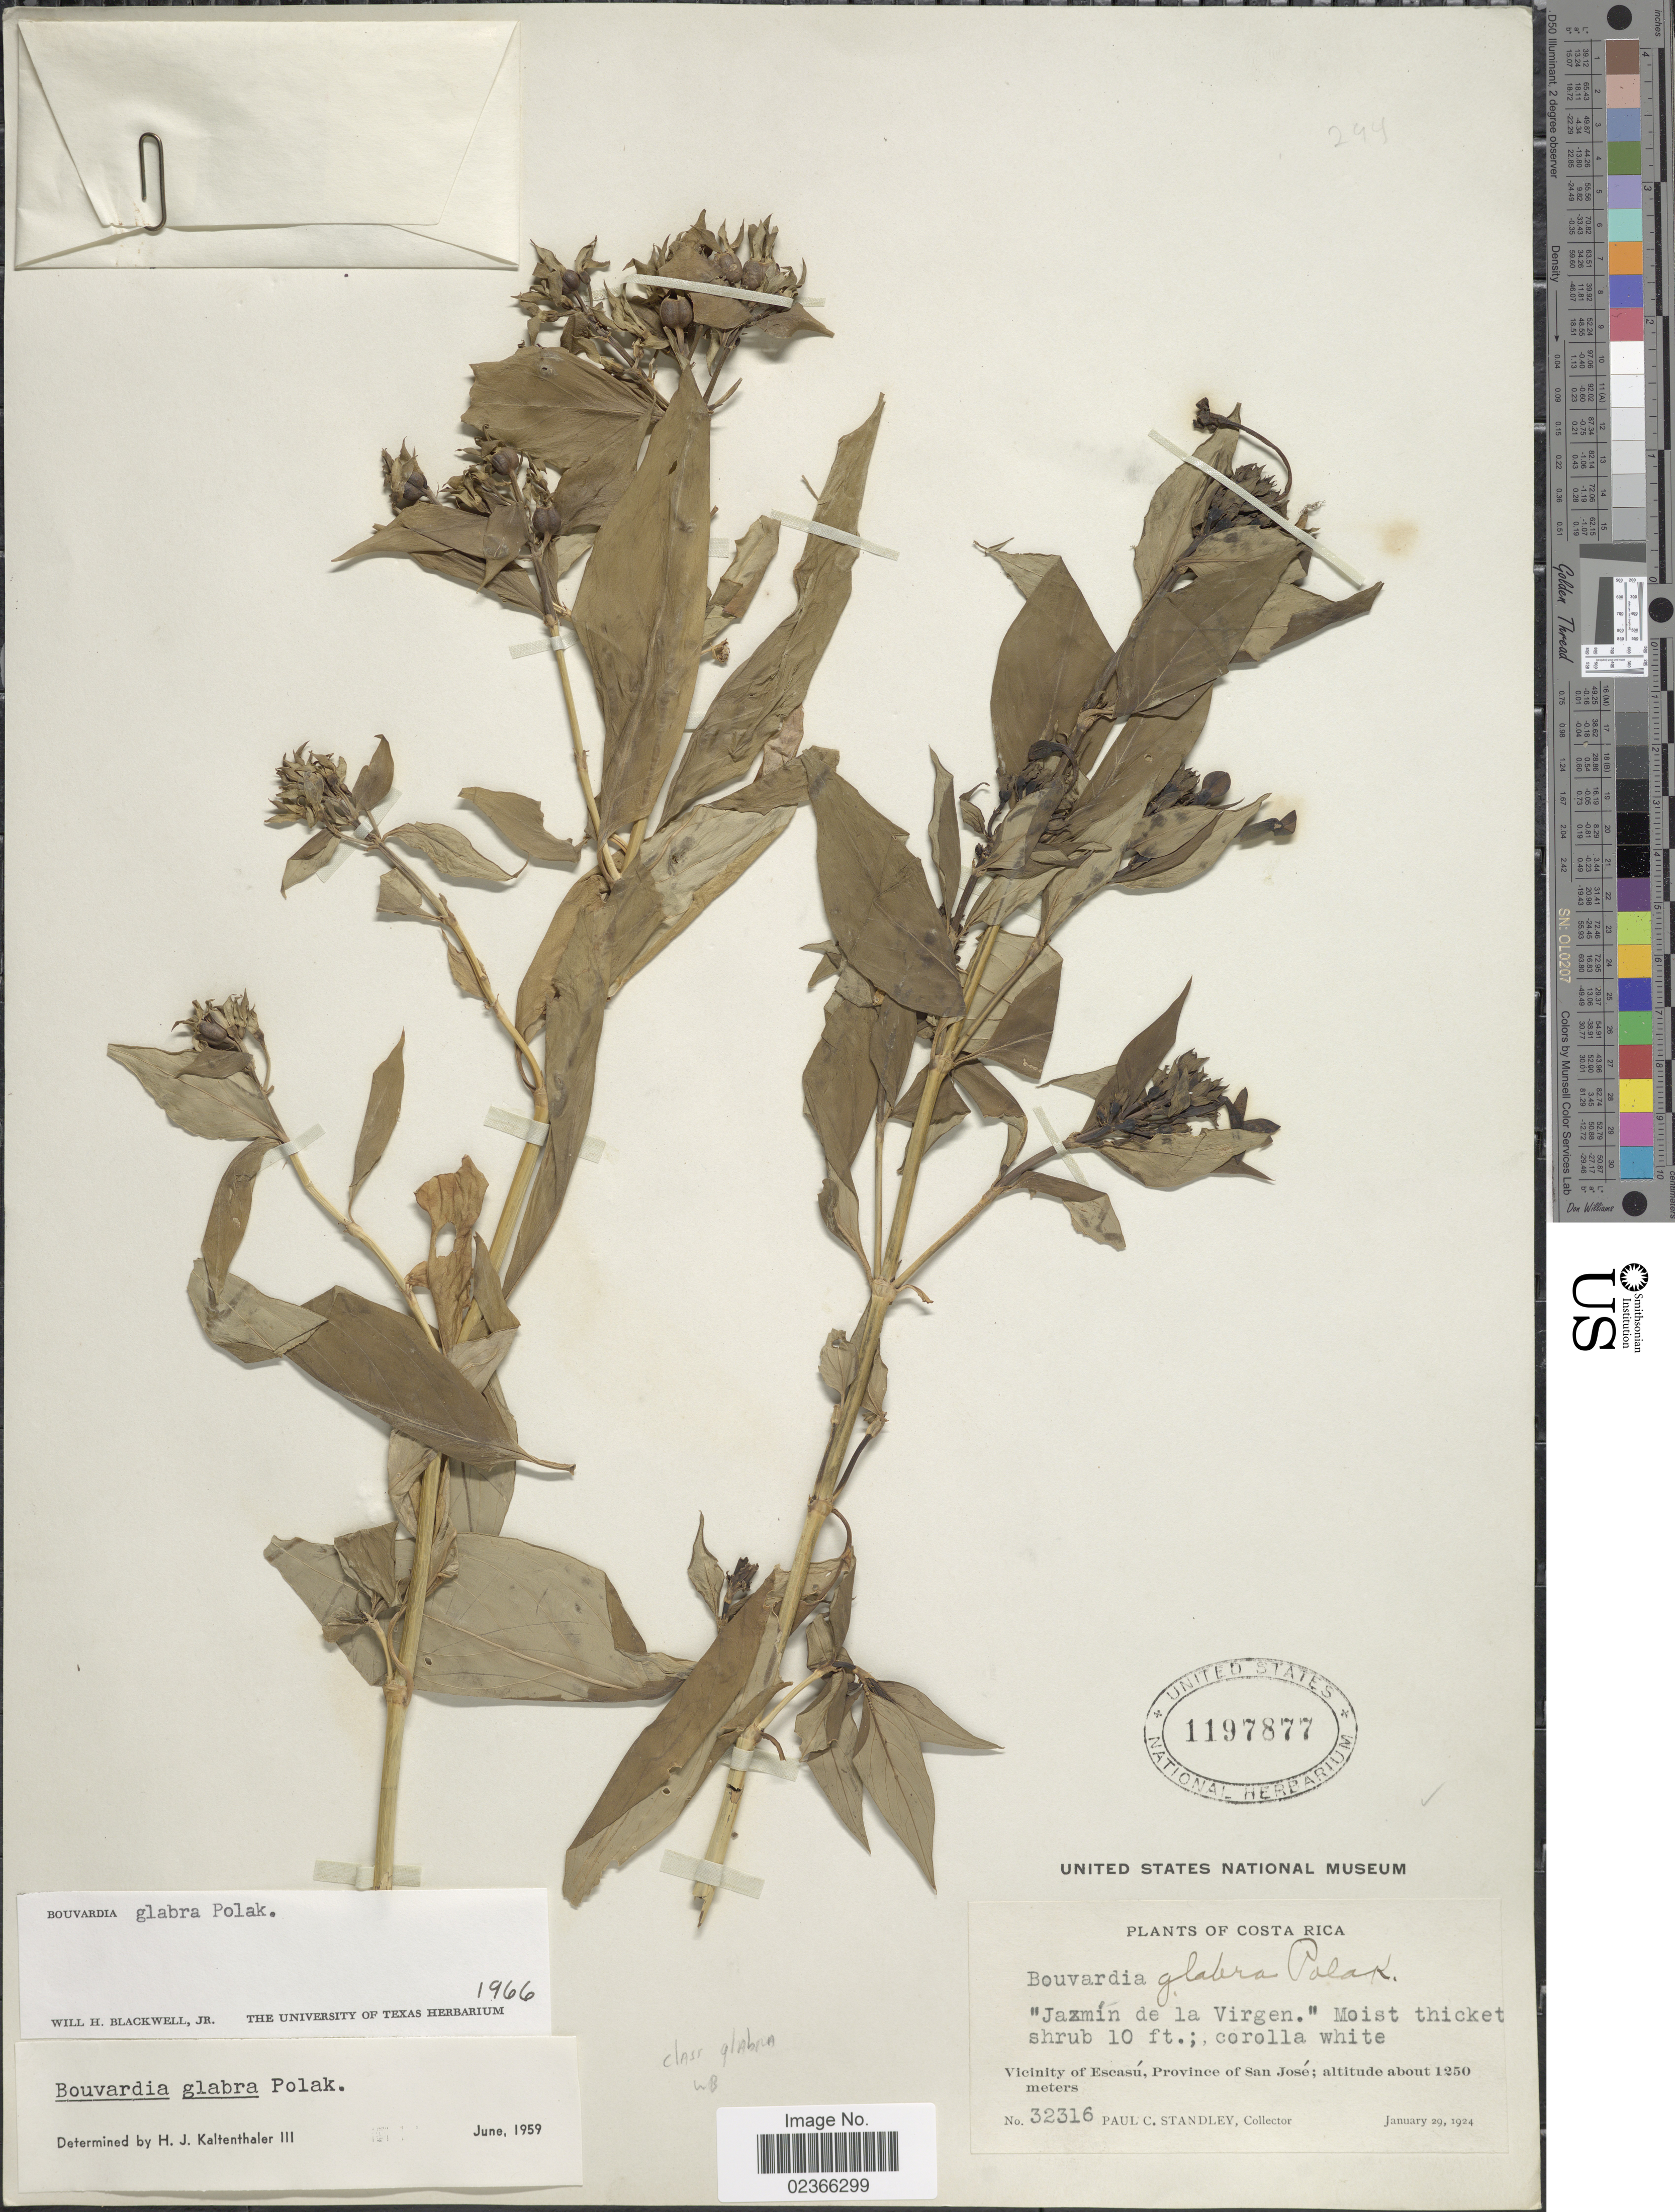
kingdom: Plantae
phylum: Tracheophyta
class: Magnoliopsida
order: Gentianales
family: Rubiaceae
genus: Bouvardia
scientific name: Bouvardia glabra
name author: Polák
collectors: P. C. Standley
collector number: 32316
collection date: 1924-01-29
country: Costa Rica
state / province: San José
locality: Costa Rica. Vicinity of Escasu, Province of San Jose.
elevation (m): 1250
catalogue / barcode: US 1197877